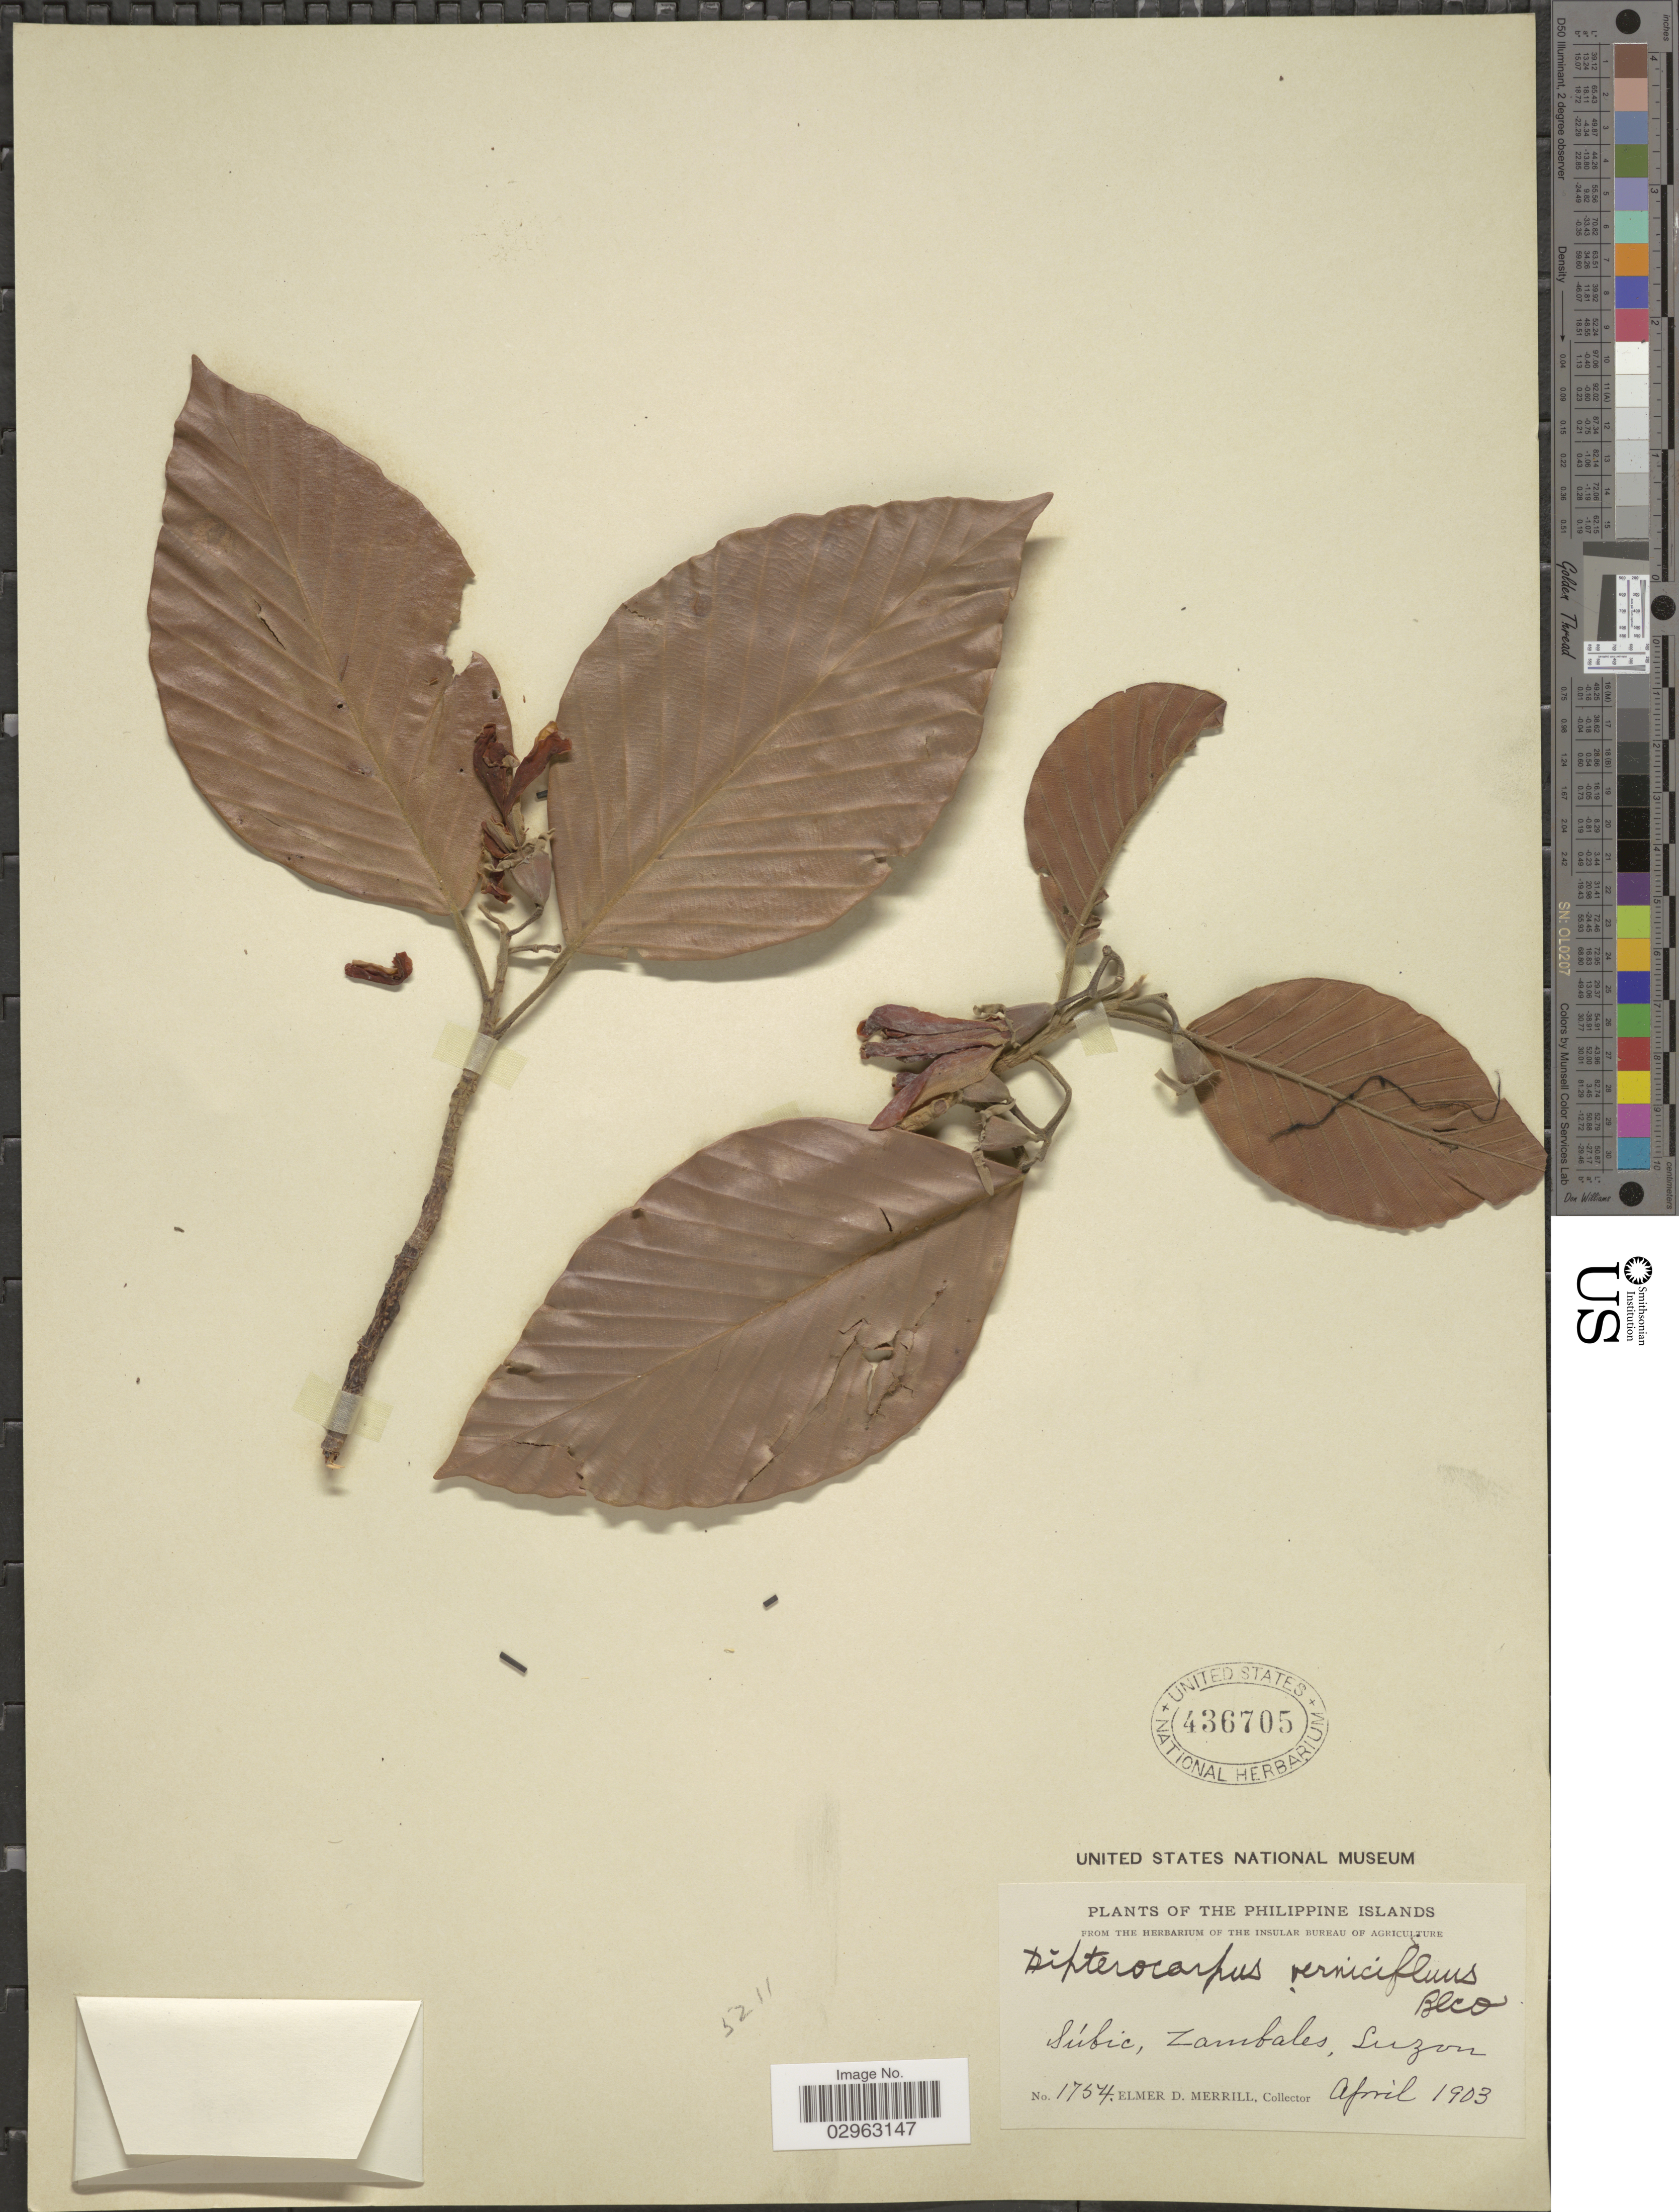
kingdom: Plantae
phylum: Tracheophyta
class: Magnoliopsida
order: Malvales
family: Dipterocarpaceae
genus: Dipterocarpus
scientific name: Dipterocarpus vernicifluus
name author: Blanco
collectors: E. D. Merrill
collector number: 1754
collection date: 1903-04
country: Philippines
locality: Súbic, Zambales, Luzon.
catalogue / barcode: US 436705